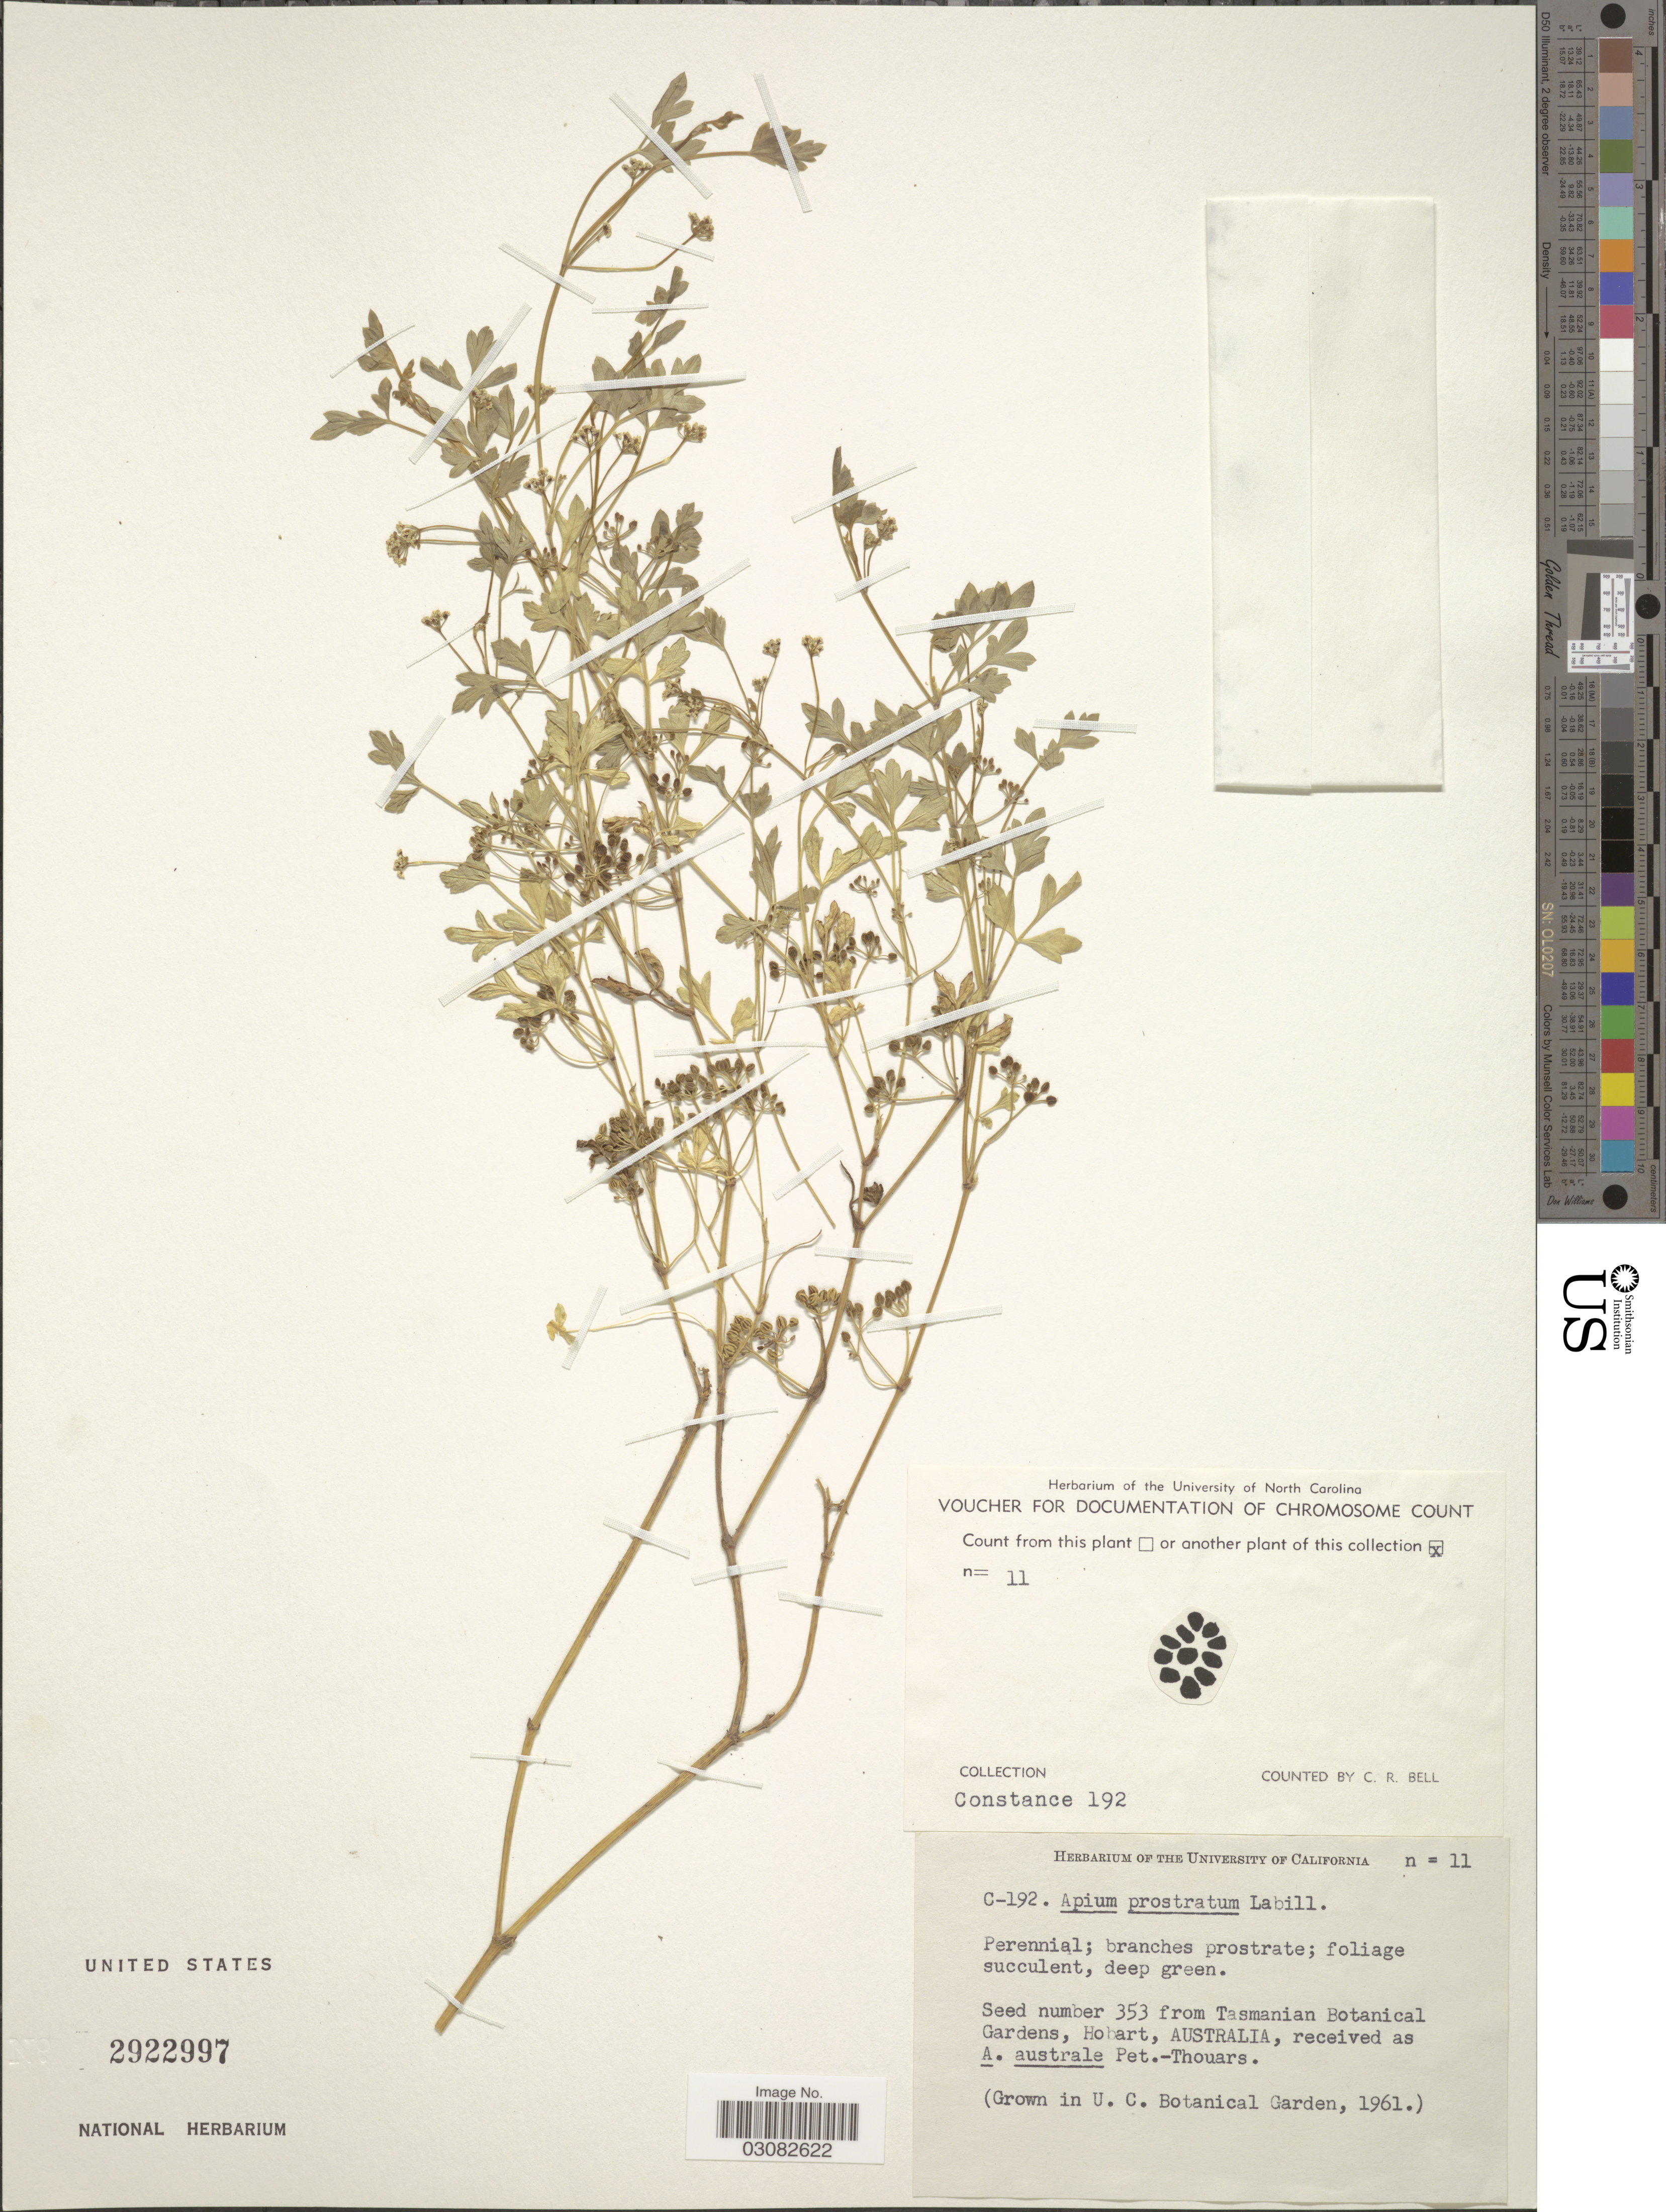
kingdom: Plantae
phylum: Tracheophyta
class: Magnoliopsida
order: Apiales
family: Apiaceae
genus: Apium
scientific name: Apium prostratum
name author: Labill. ex Vent.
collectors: Constance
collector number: C-192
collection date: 1961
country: United States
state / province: California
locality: U. C. Botanical Garden.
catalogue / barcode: US 2922997